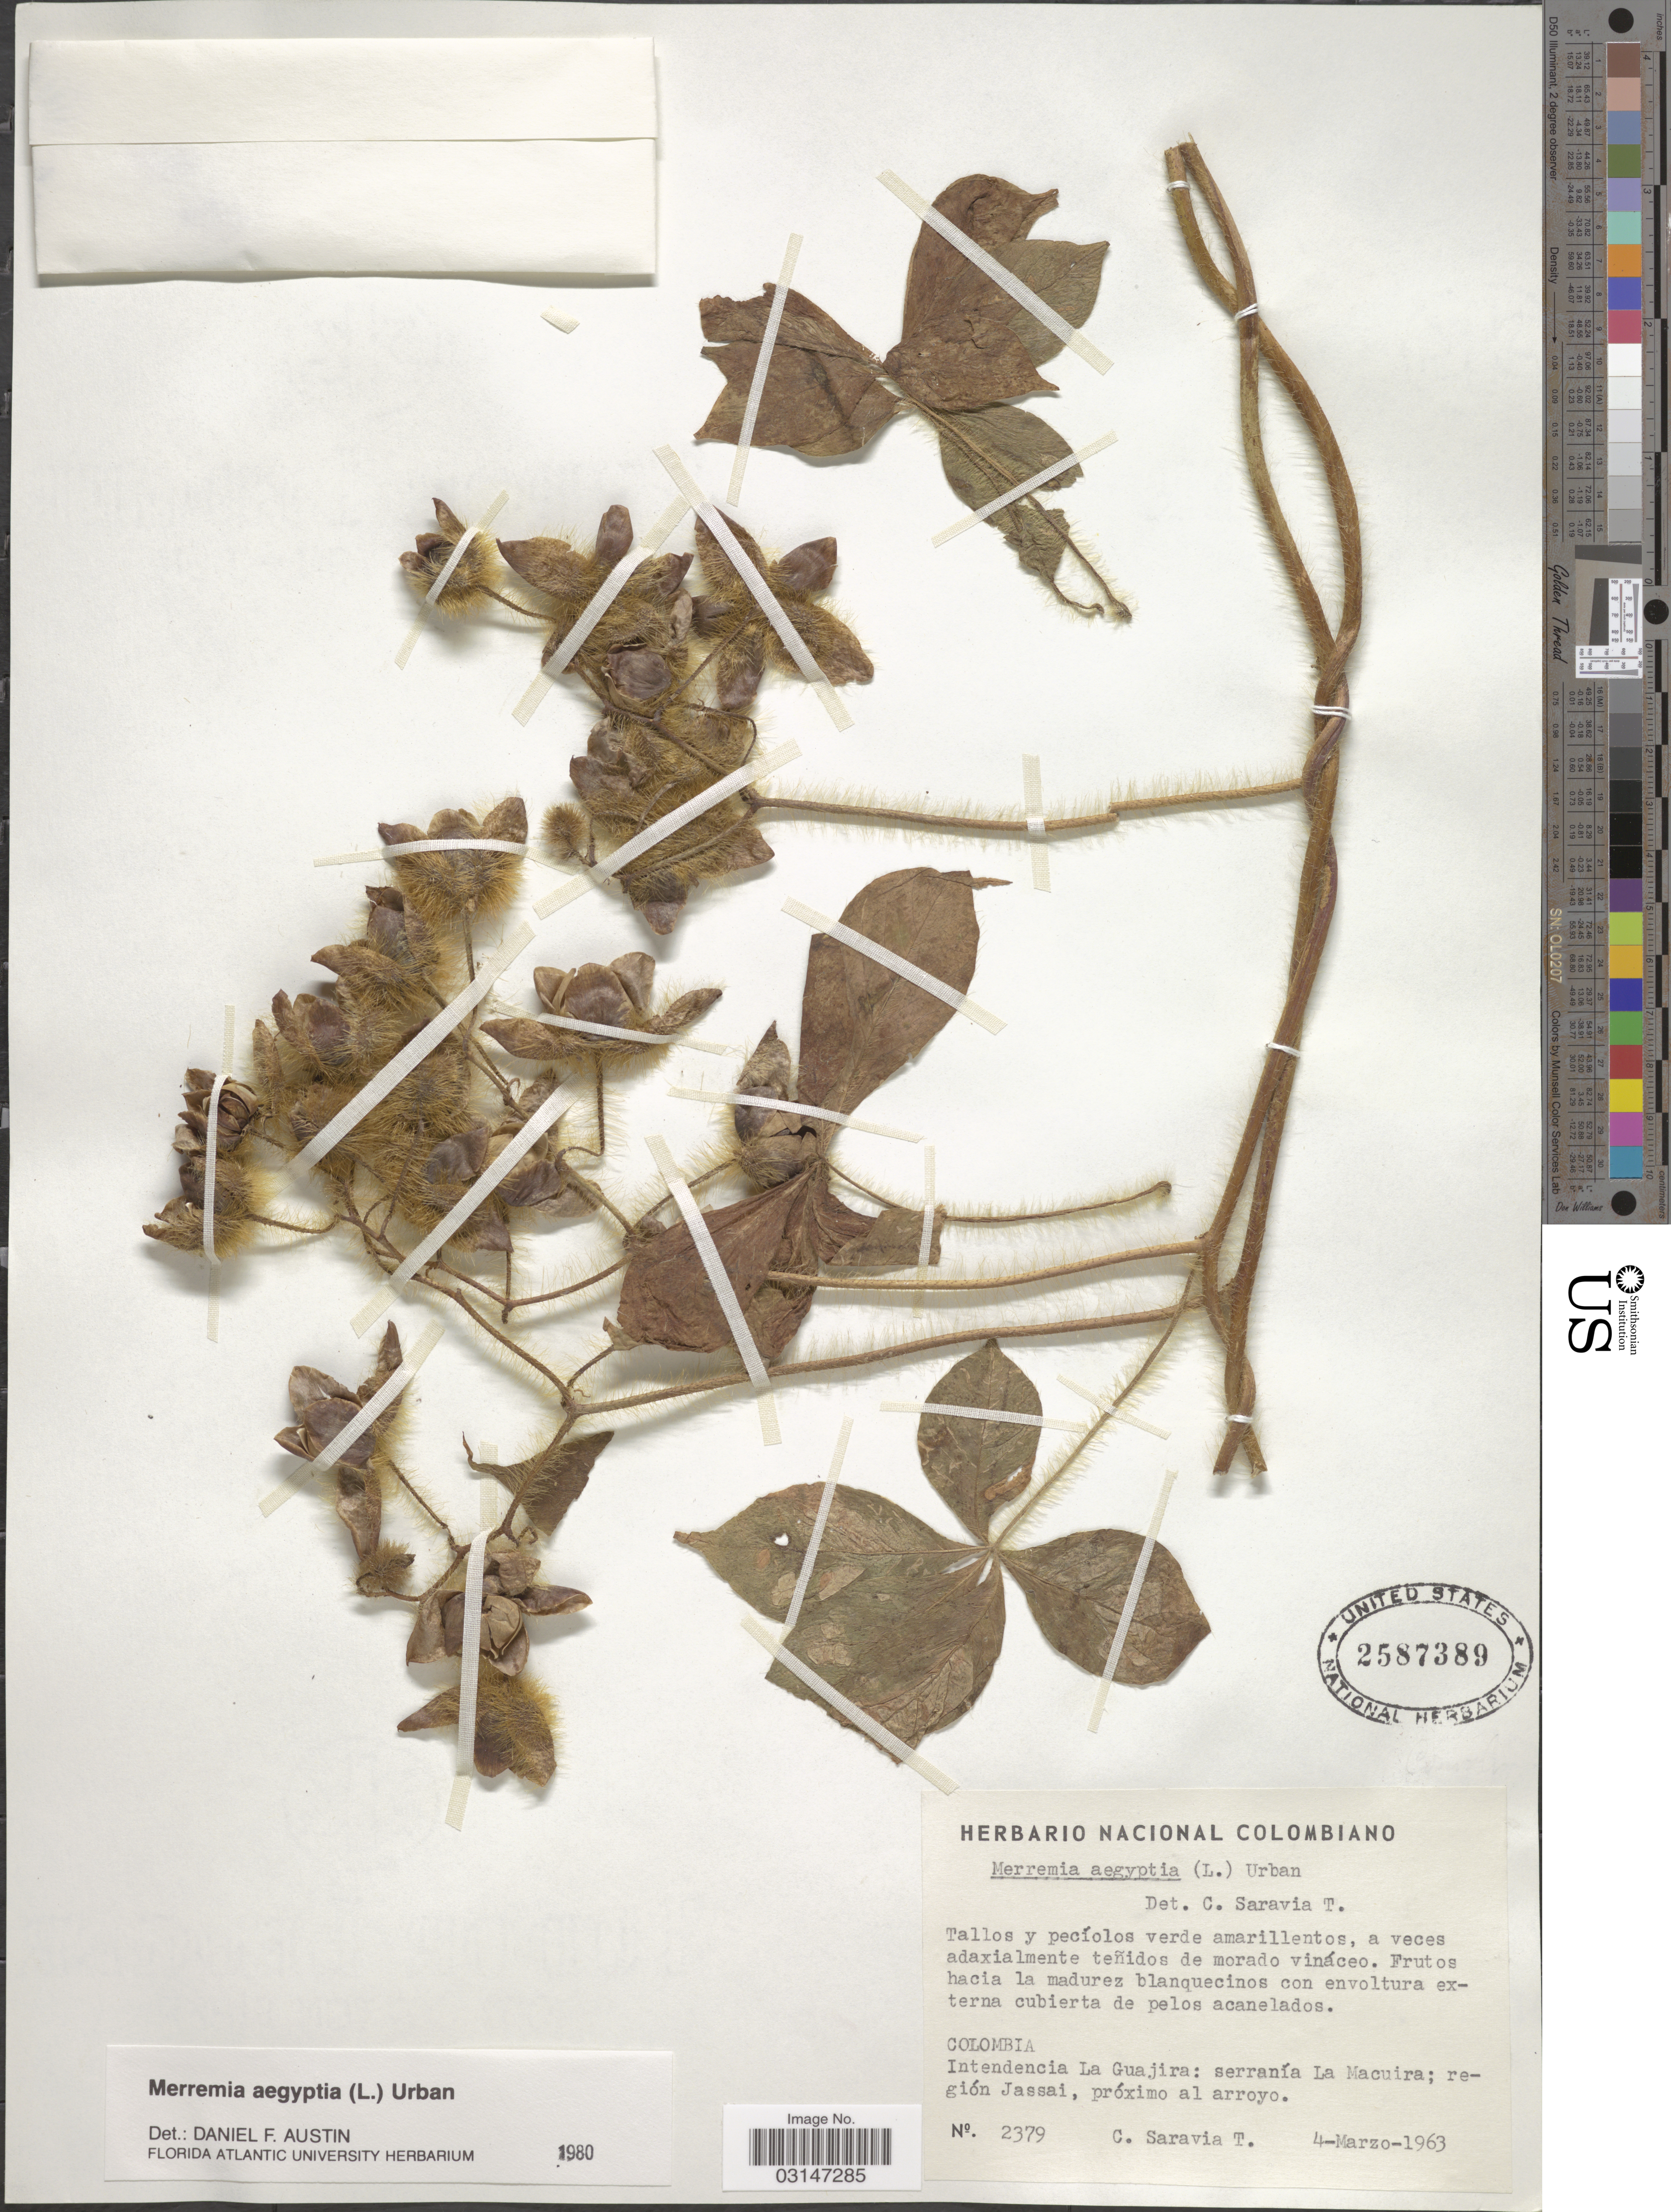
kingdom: Plantae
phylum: Tracheophyta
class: Magnoliopsida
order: Solanales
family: Convolvulaceae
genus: Distimake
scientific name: Distimake aegyptius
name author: (L.) A. R. Simões & Staples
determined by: Strong, Mark T., (BOT), Smithsonian Institution - National Museum of Natural History (UNITED STATES)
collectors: C. Saravia T.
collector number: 2379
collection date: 1963-03-04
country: Colombia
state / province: La Guajira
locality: Intendencia La Guajira: serranía La Macuira; región Jassai, próximo al arroyo.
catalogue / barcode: US 2587389